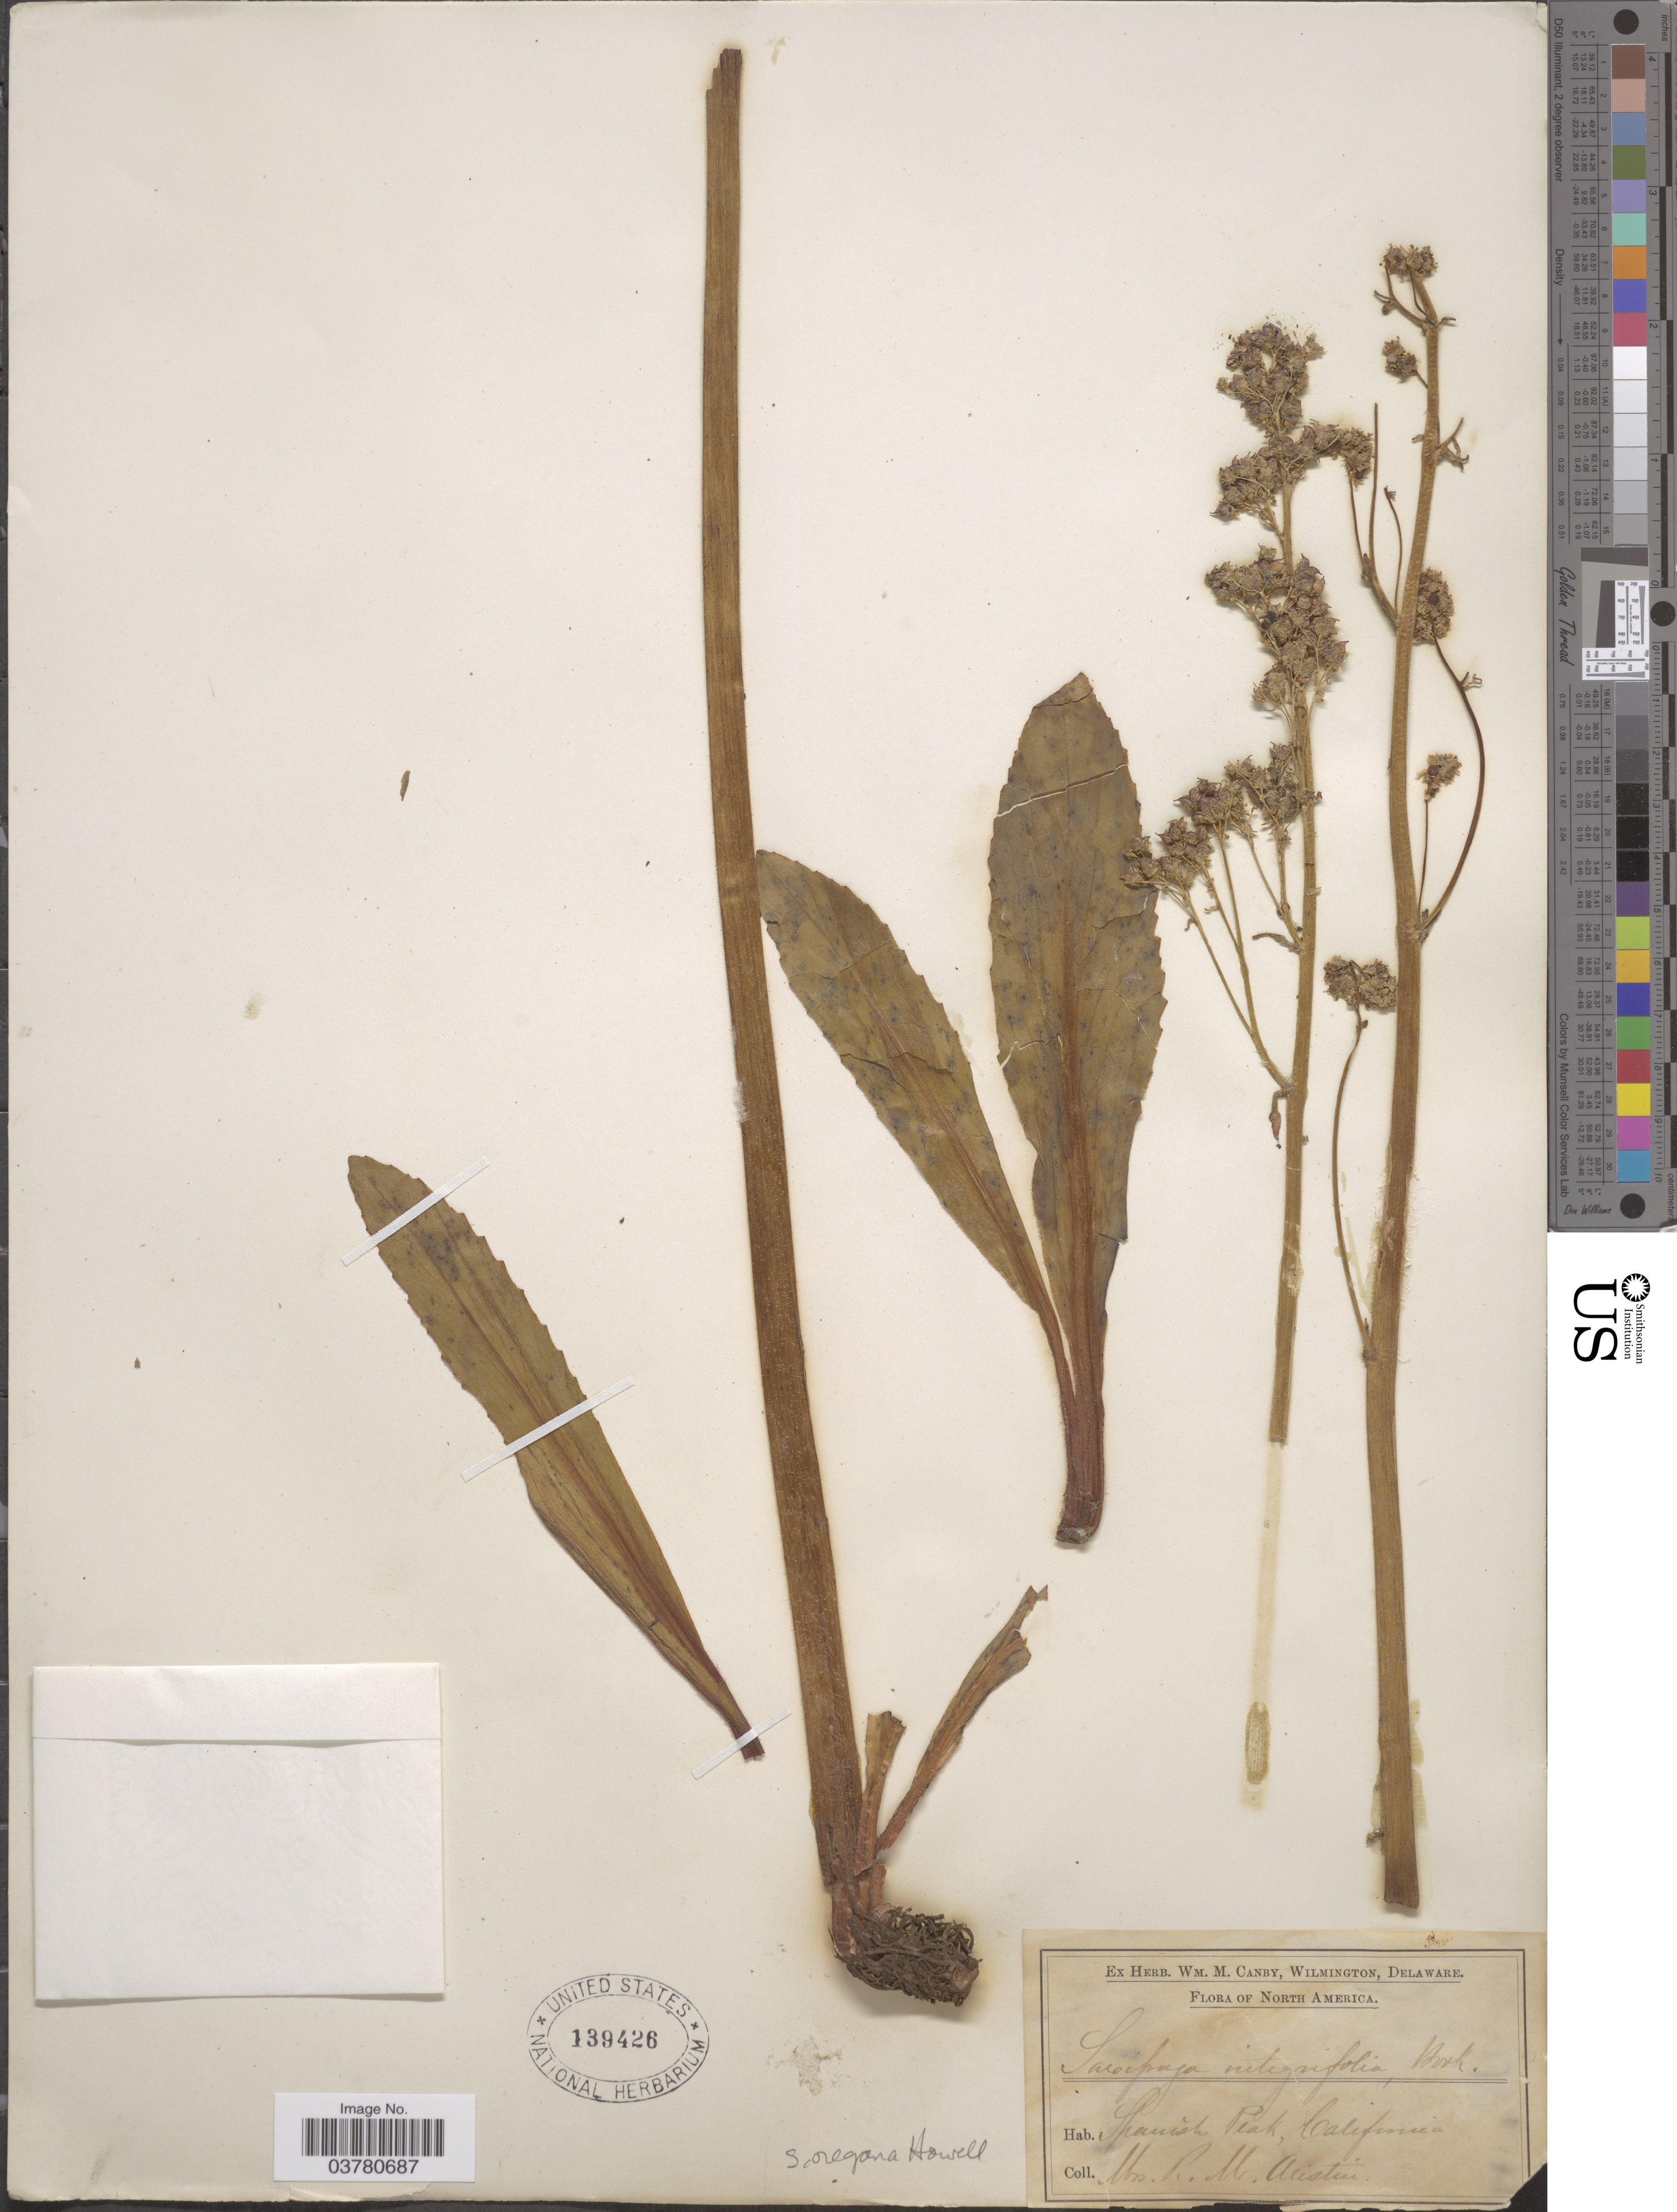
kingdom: Plantae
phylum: Tracheophyta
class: Magnoliopsida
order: Saxifragales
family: Saxifragaceae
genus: Micranthes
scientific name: Micranthes oregana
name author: (Howell) Small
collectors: R. Austin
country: United States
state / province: California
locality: Spanish Peak.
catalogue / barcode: US 139426